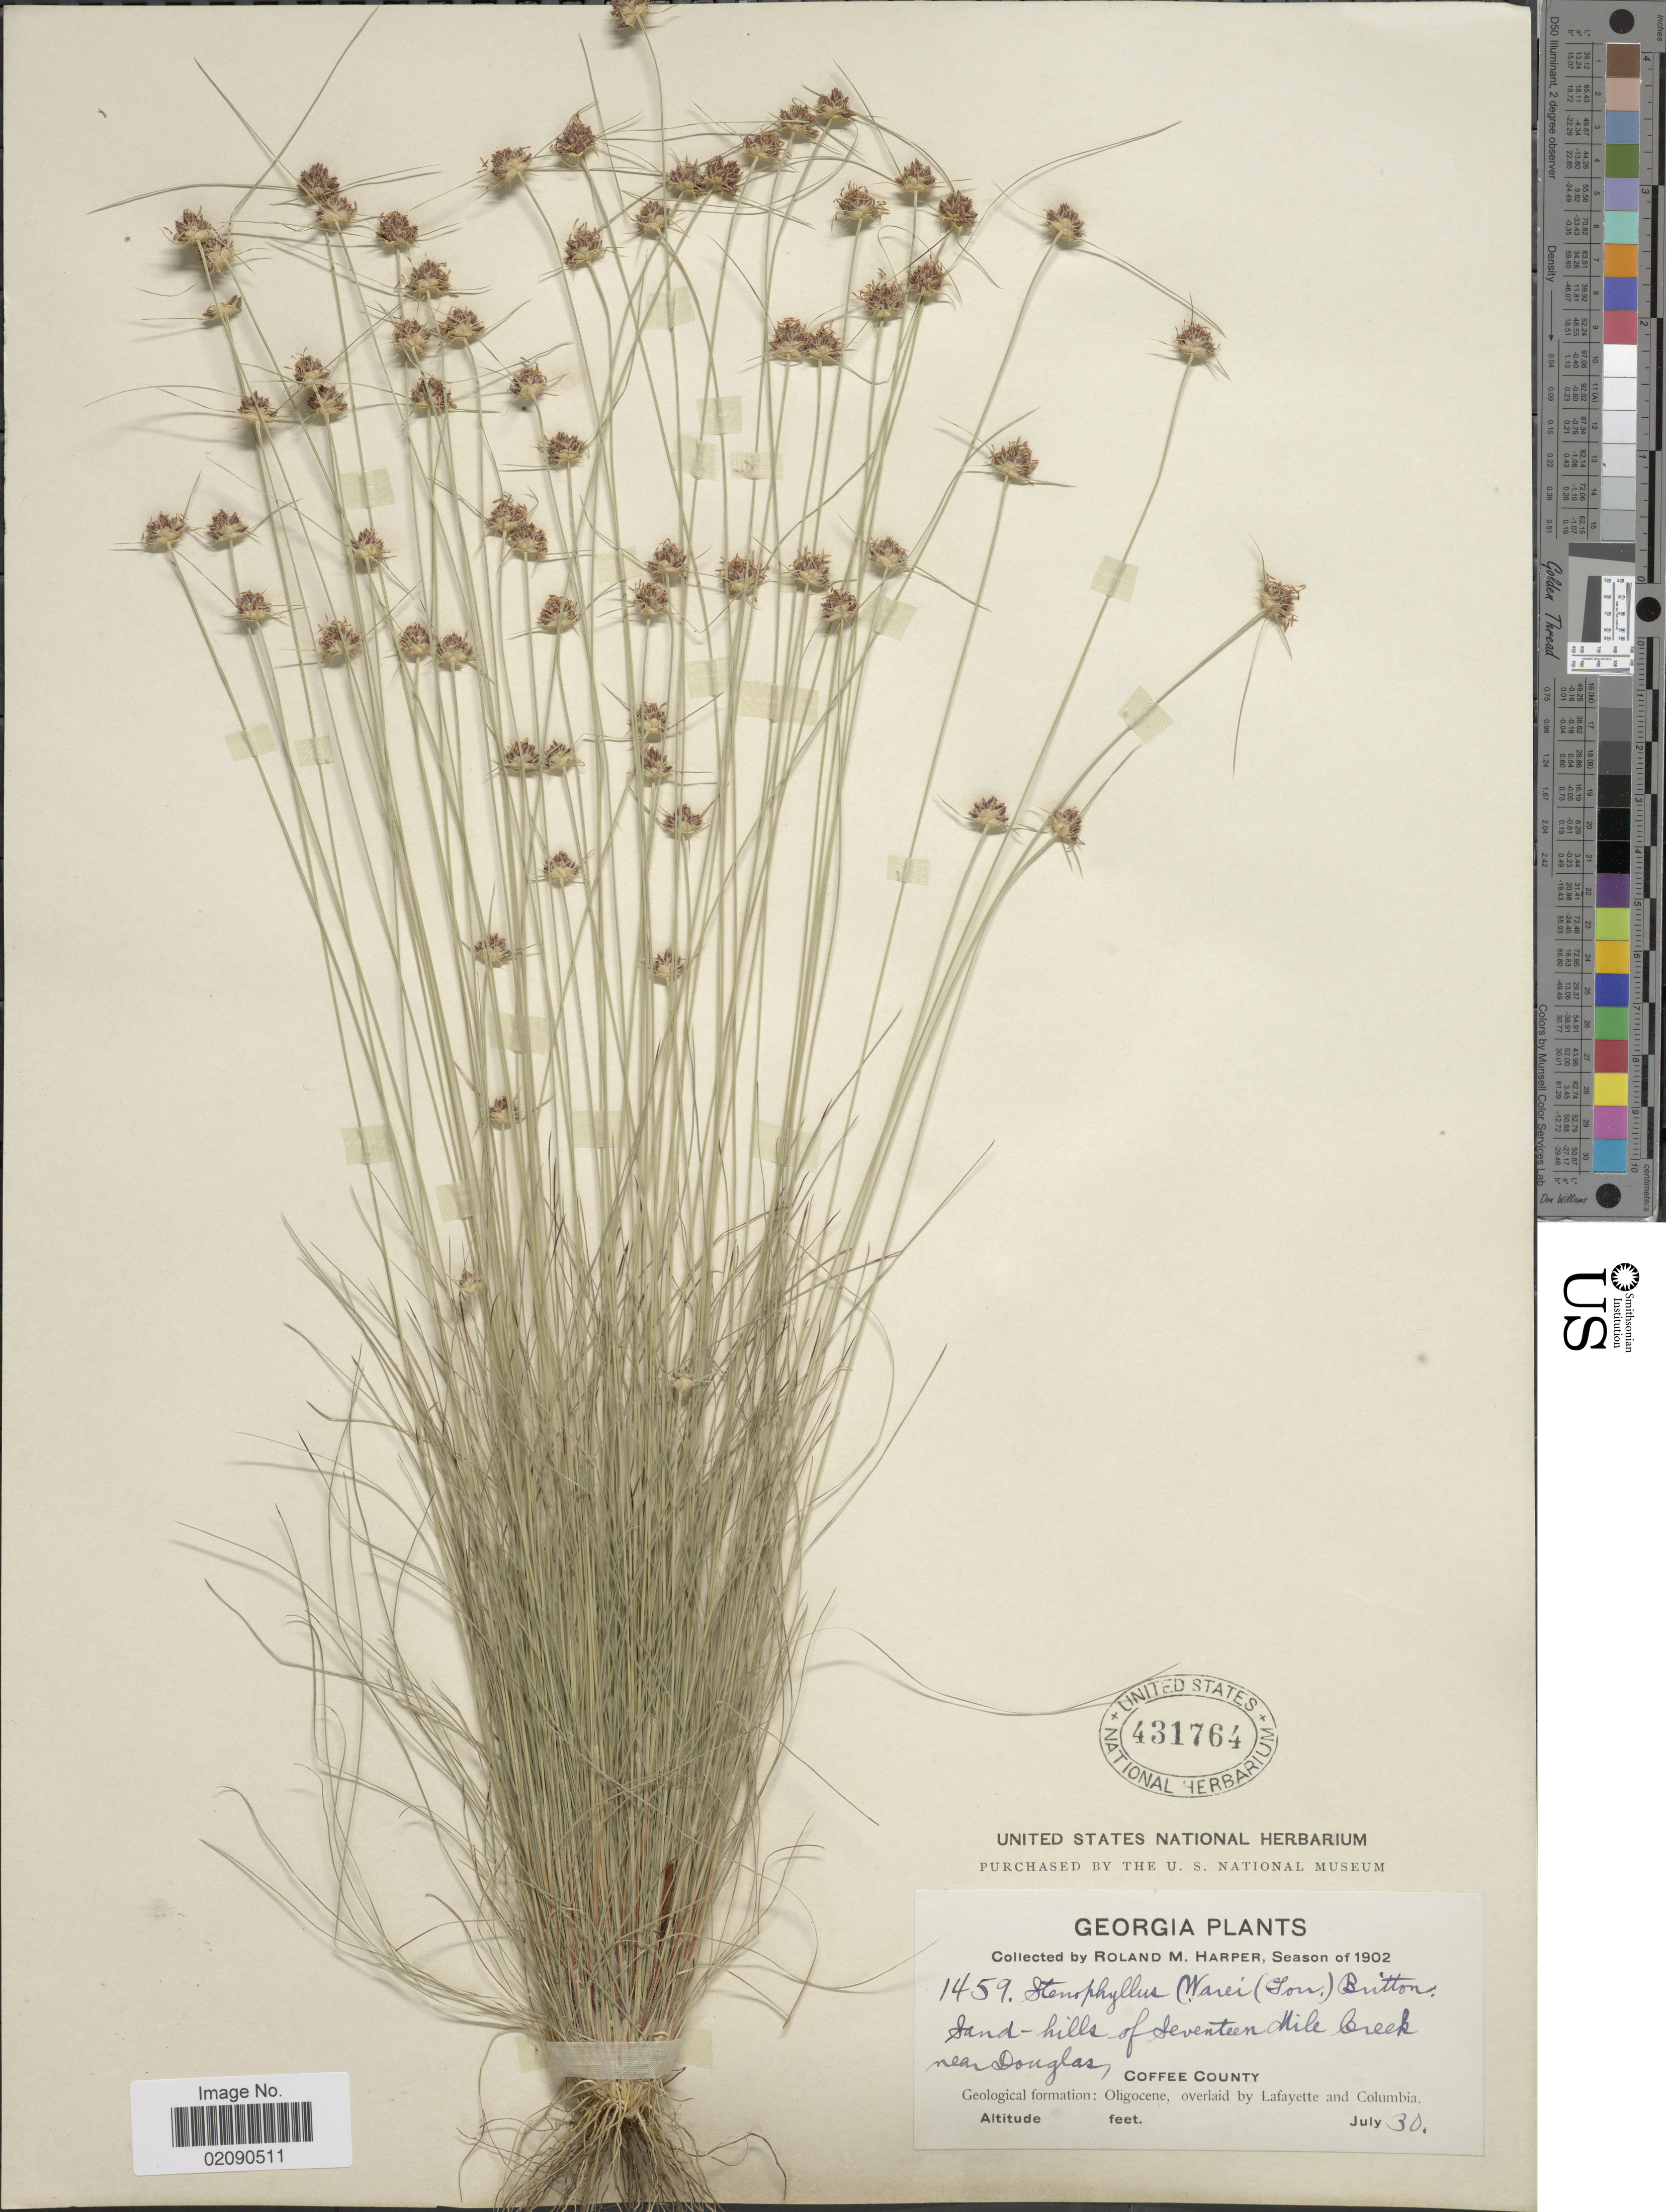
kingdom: Plantae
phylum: Tracheophyta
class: Liliopsida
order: Poales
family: Cyperaceae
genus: Bulbostylis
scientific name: Bulbostylis warei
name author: (Torr.) C.B. Clarke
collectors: R. M. Harper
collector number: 1459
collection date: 1902-07-30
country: United States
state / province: Georgia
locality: Sand-hills of Seventeen Mile Creek near Douglas, Coffee County, Geological formation: Oligocene, overlaid by Lafayette and Columbia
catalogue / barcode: US 431764